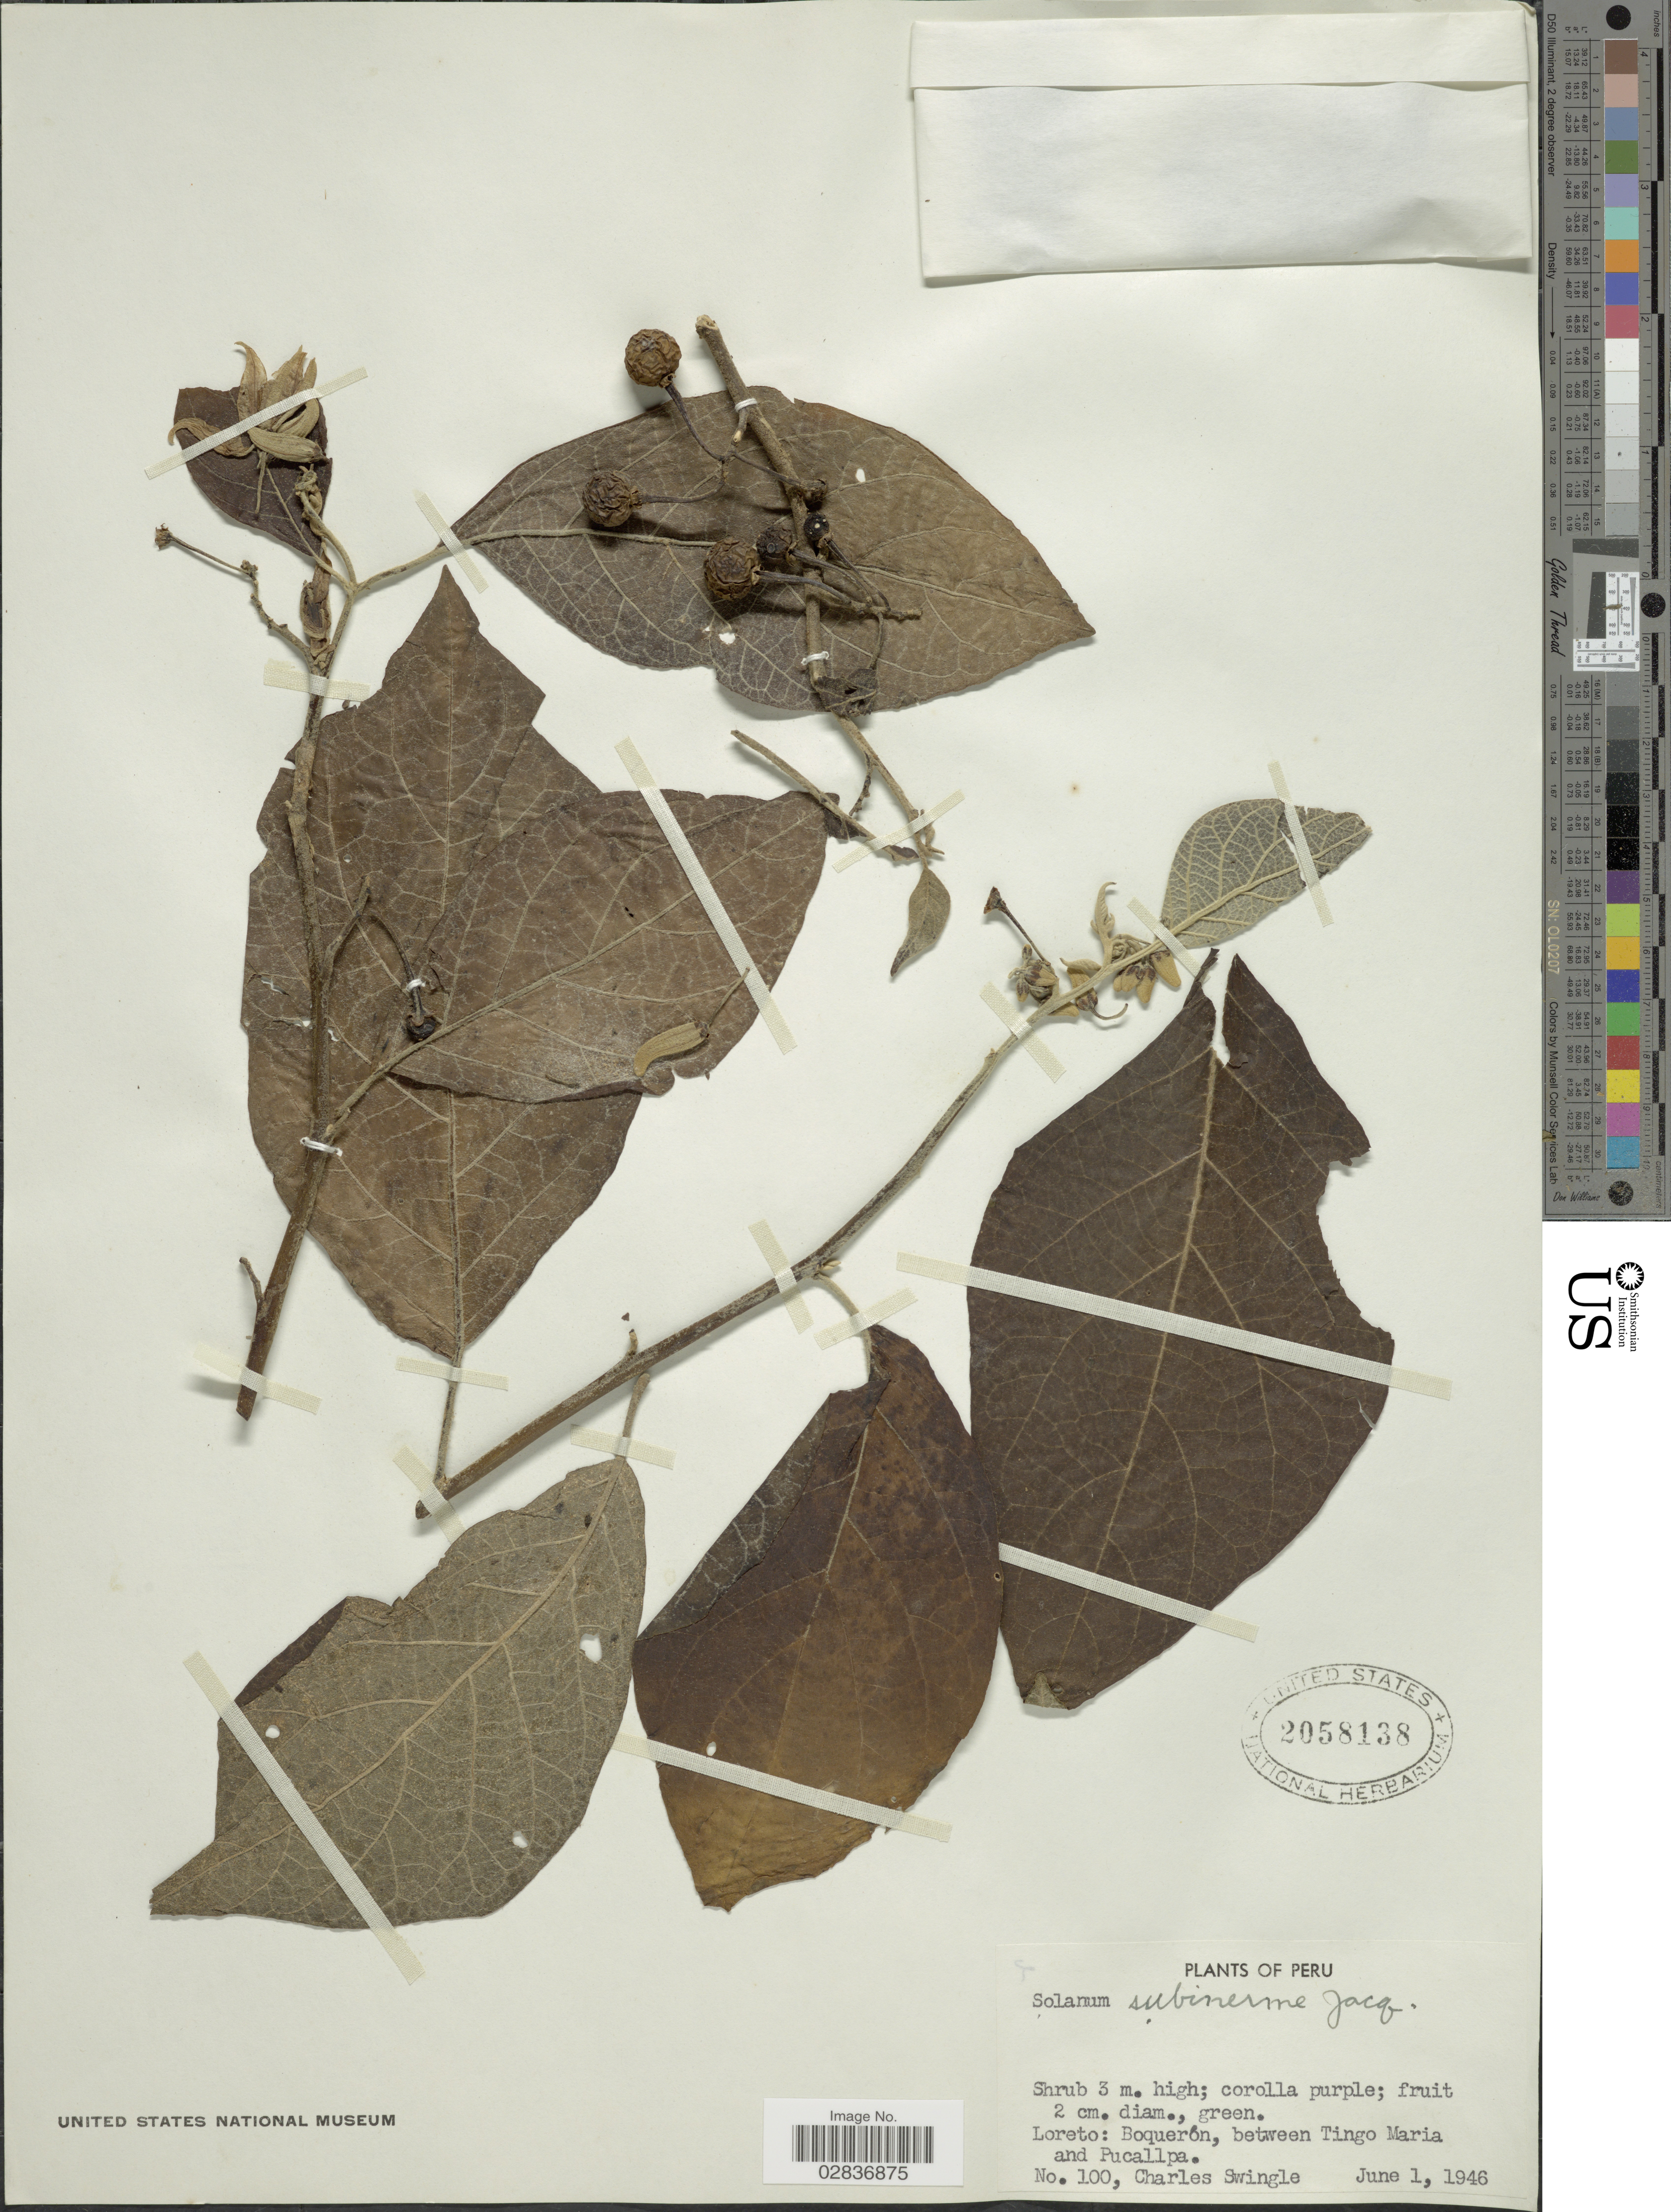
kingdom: Plantae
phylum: Tracheophyta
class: Magnoliopsida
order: Solanales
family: Solanaceae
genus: Solanum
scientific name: Solanum subinerme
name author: Jacq.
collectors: C. Swingle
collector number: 100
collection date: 1946-06-01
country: Peru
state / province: Loreto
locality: Boquerón, between Tingo Maria and Pucallpa.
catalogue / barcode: US 2058138